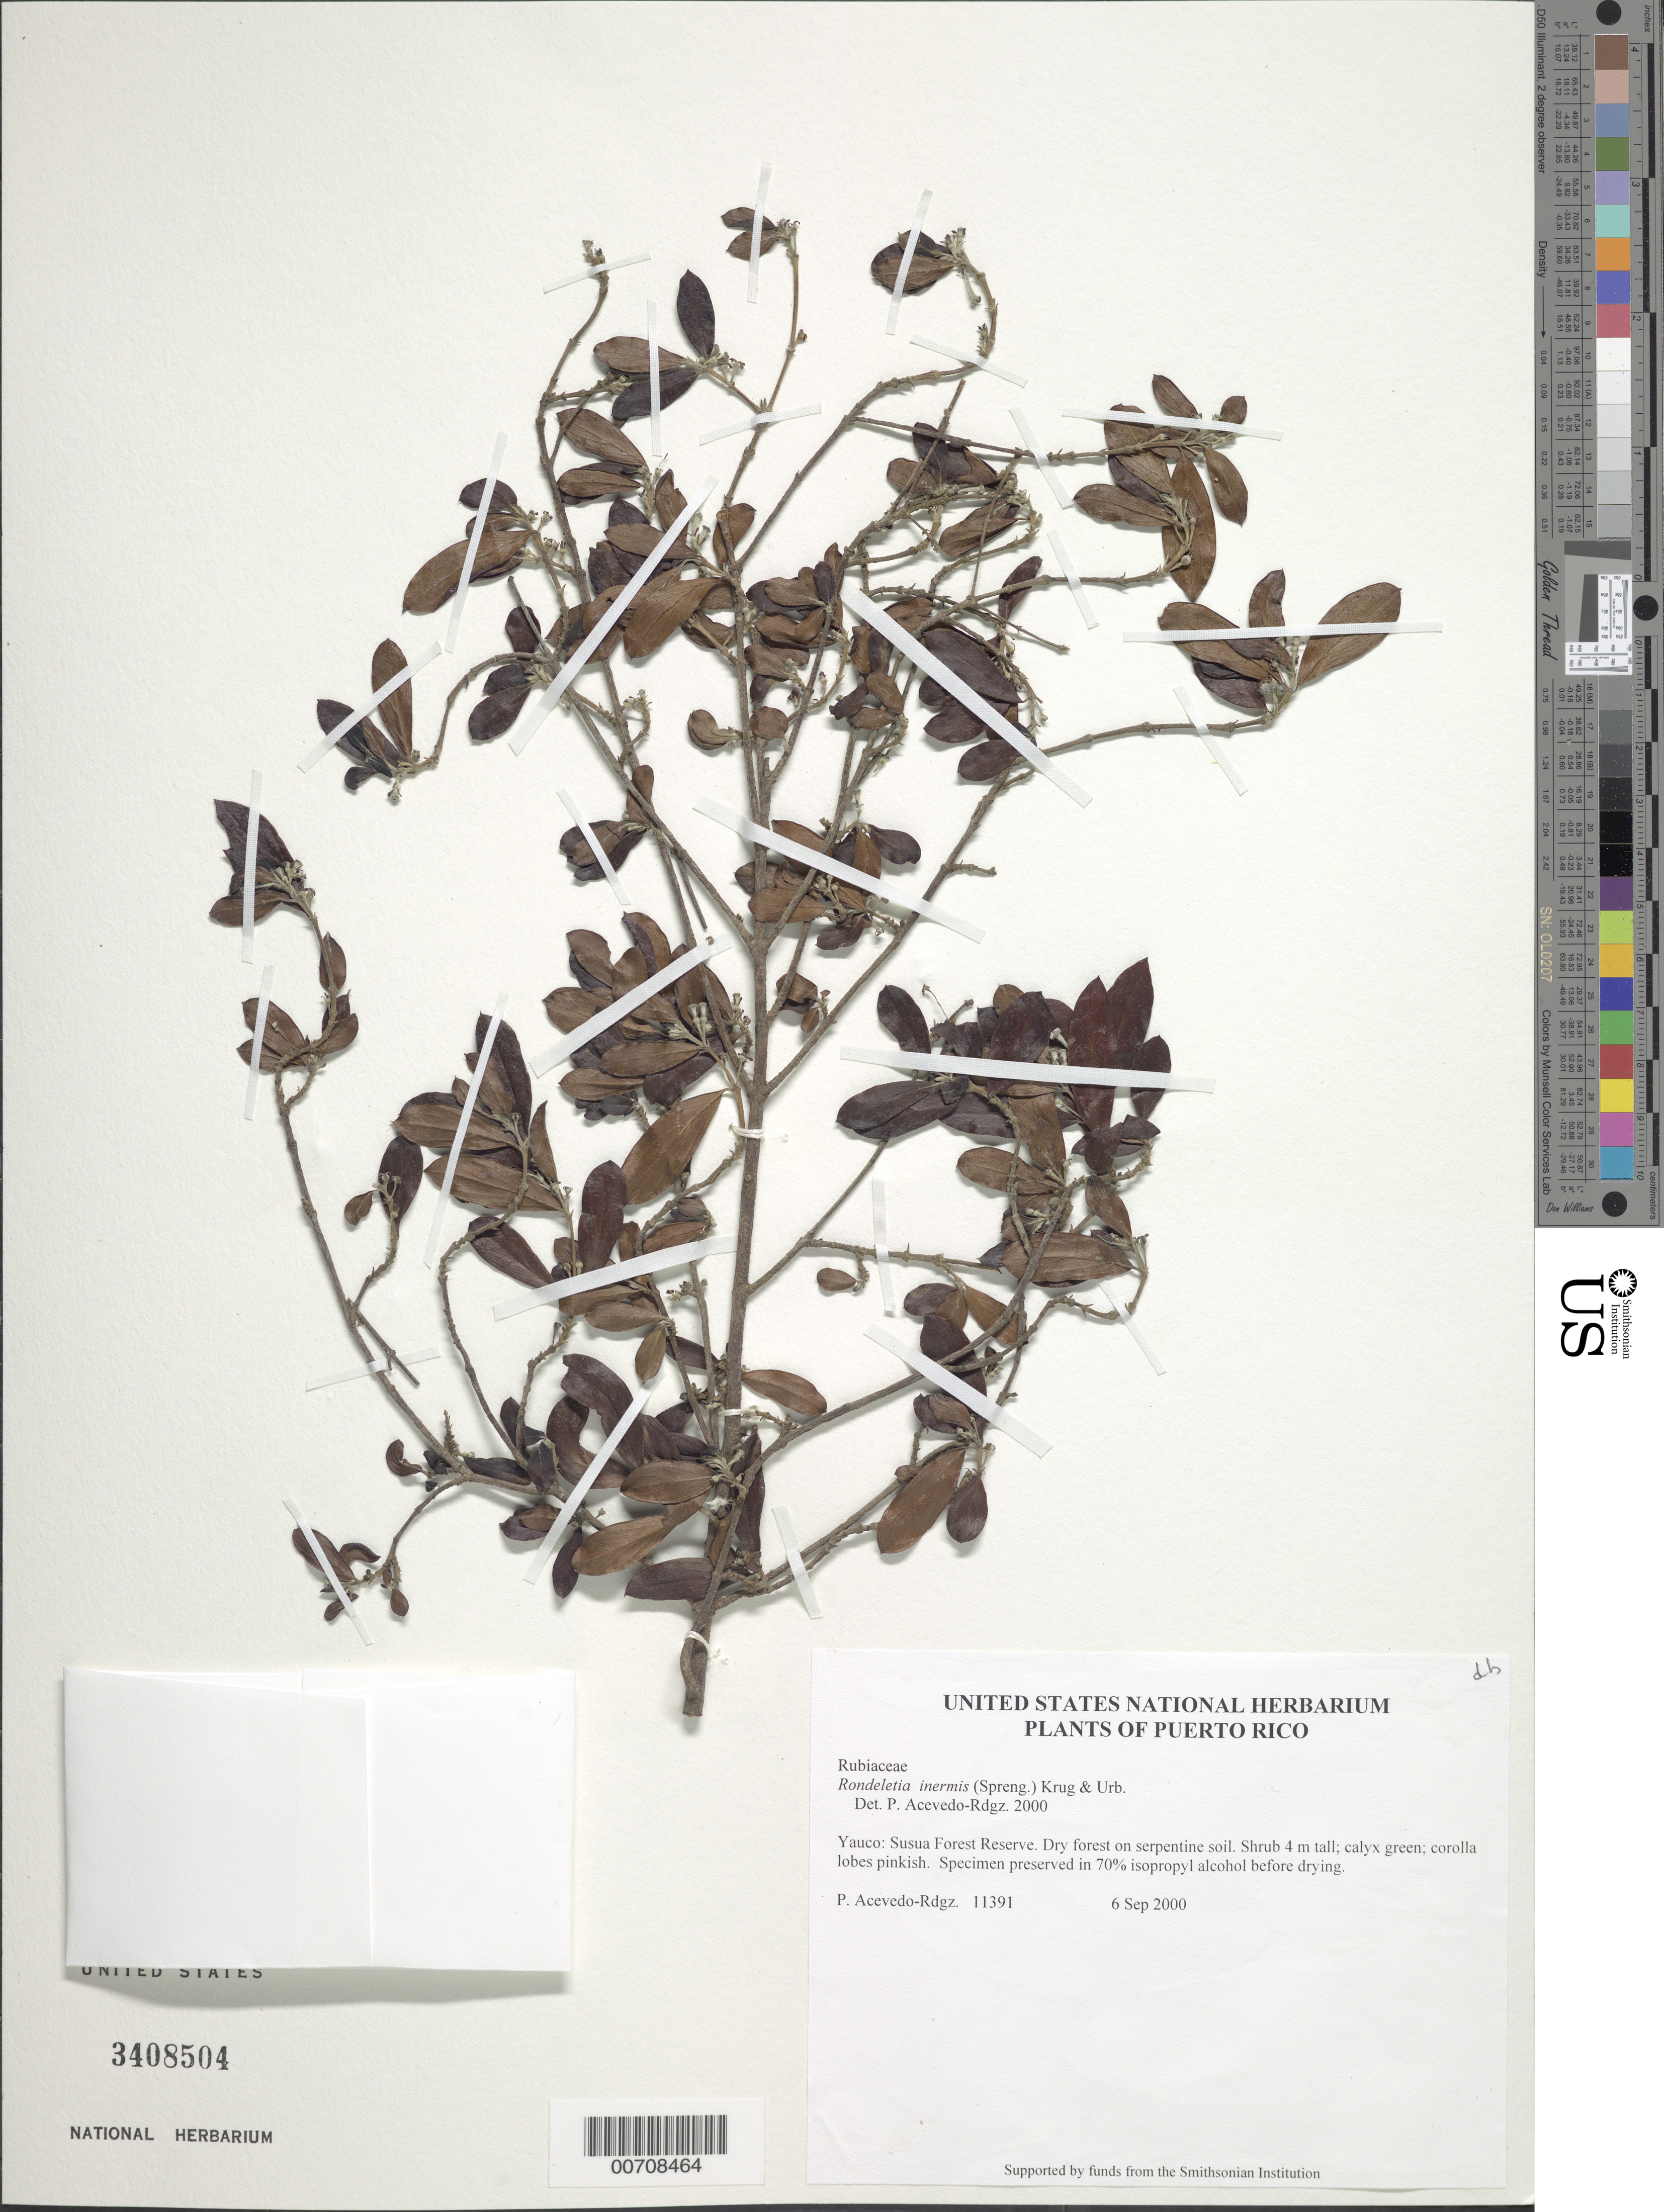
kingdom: Plantae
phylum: Tracheophyta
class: Magnoliopsida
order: Gentianales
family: Rubiaceae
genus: Rondeletia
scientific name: Rondeletia inermis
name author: (Spreng.) Krug & Urb.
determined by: Acevedo-Rodríguez, P., (BOT), Smithsonian Institution - National Museum of Natural History (UNITED STATES)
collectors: P. Acevedo-Rodr.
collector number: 11391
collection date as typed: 06 Sep 2000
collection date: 2000-09-06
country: Puerto Rico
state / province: Yauco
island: Puerto Rico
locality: Yauco: Susua Forest Reserve.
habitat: Dry forest on serpentine soil.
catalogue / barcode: US 3408504